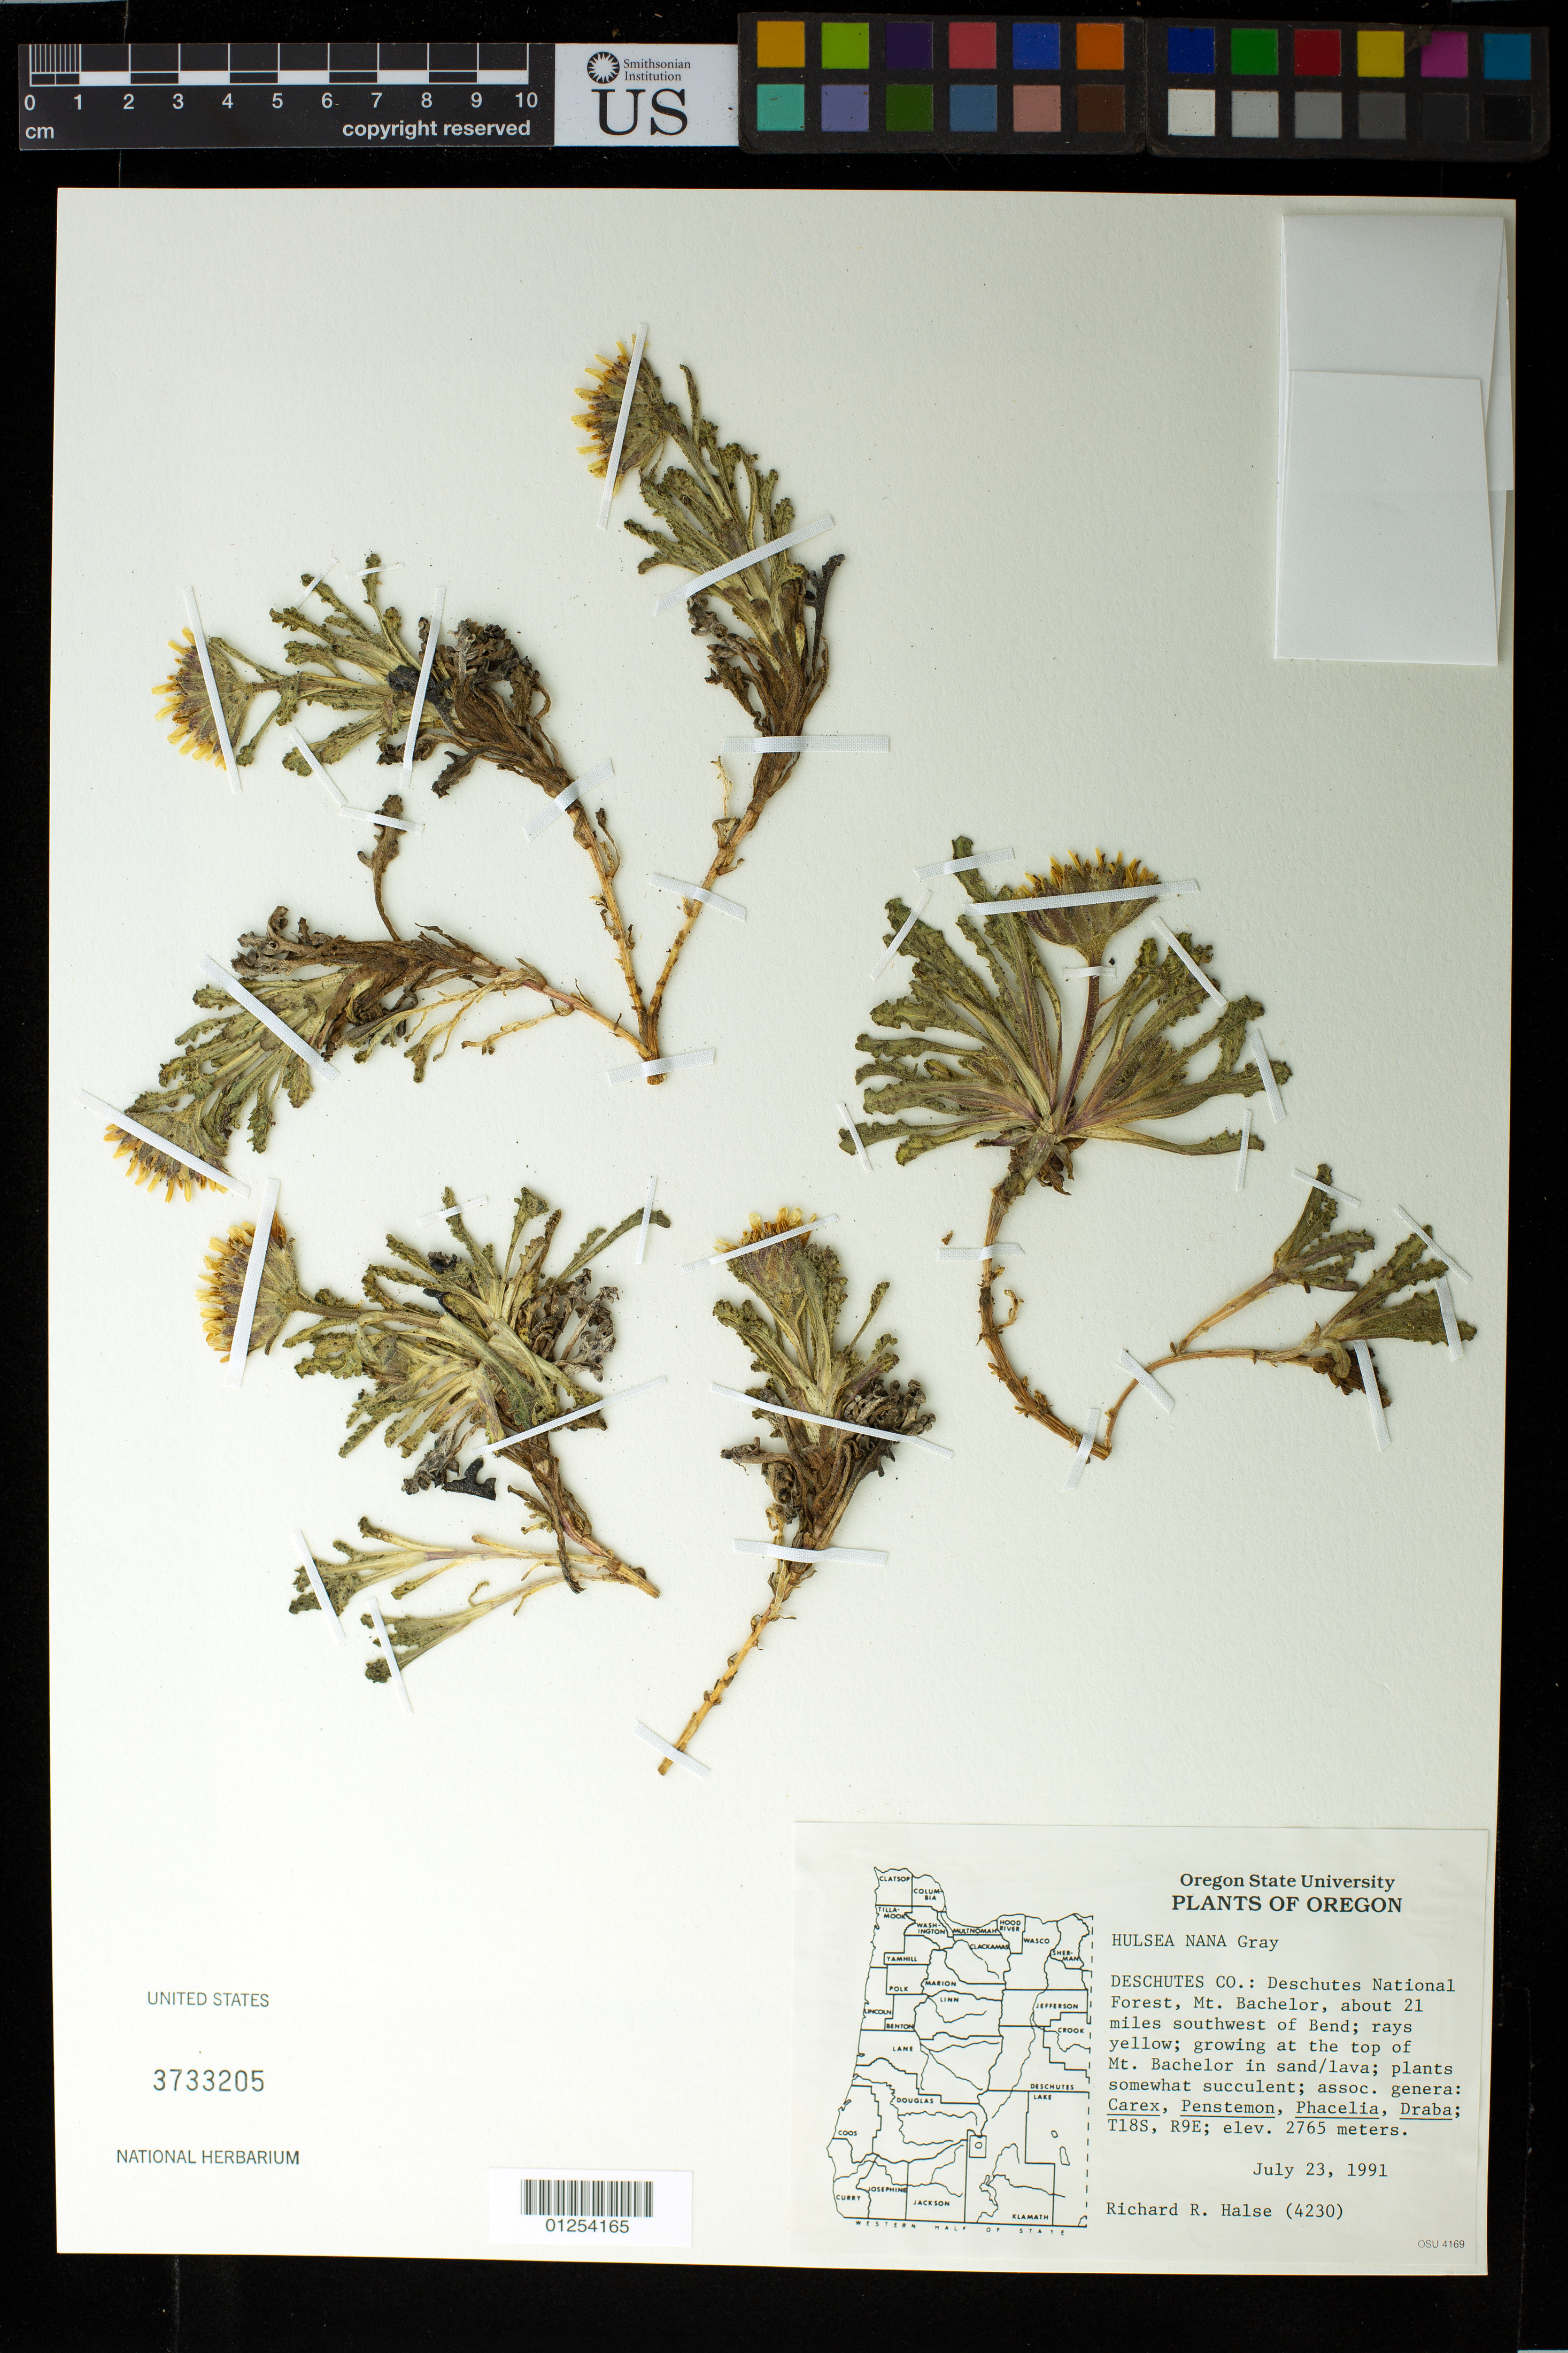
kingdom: Plantae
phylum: Tracheophyta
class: Magnoliopsida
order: Asterales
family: Asteraceae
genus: Hulsea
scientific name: Hulsea nana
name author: A. Gray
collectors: R. Halse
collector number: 4230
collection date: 1991-07-23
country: United States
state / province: Oregon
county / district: Deschutes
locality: Deschutes Co.: Deschutes National Forest, Mt. Bachelor, about 21 miles southwest of Bend; rays yellow; growing at the top of Mt. Bachelor in sand/lava,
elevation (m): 2765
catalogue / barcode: US 3733205